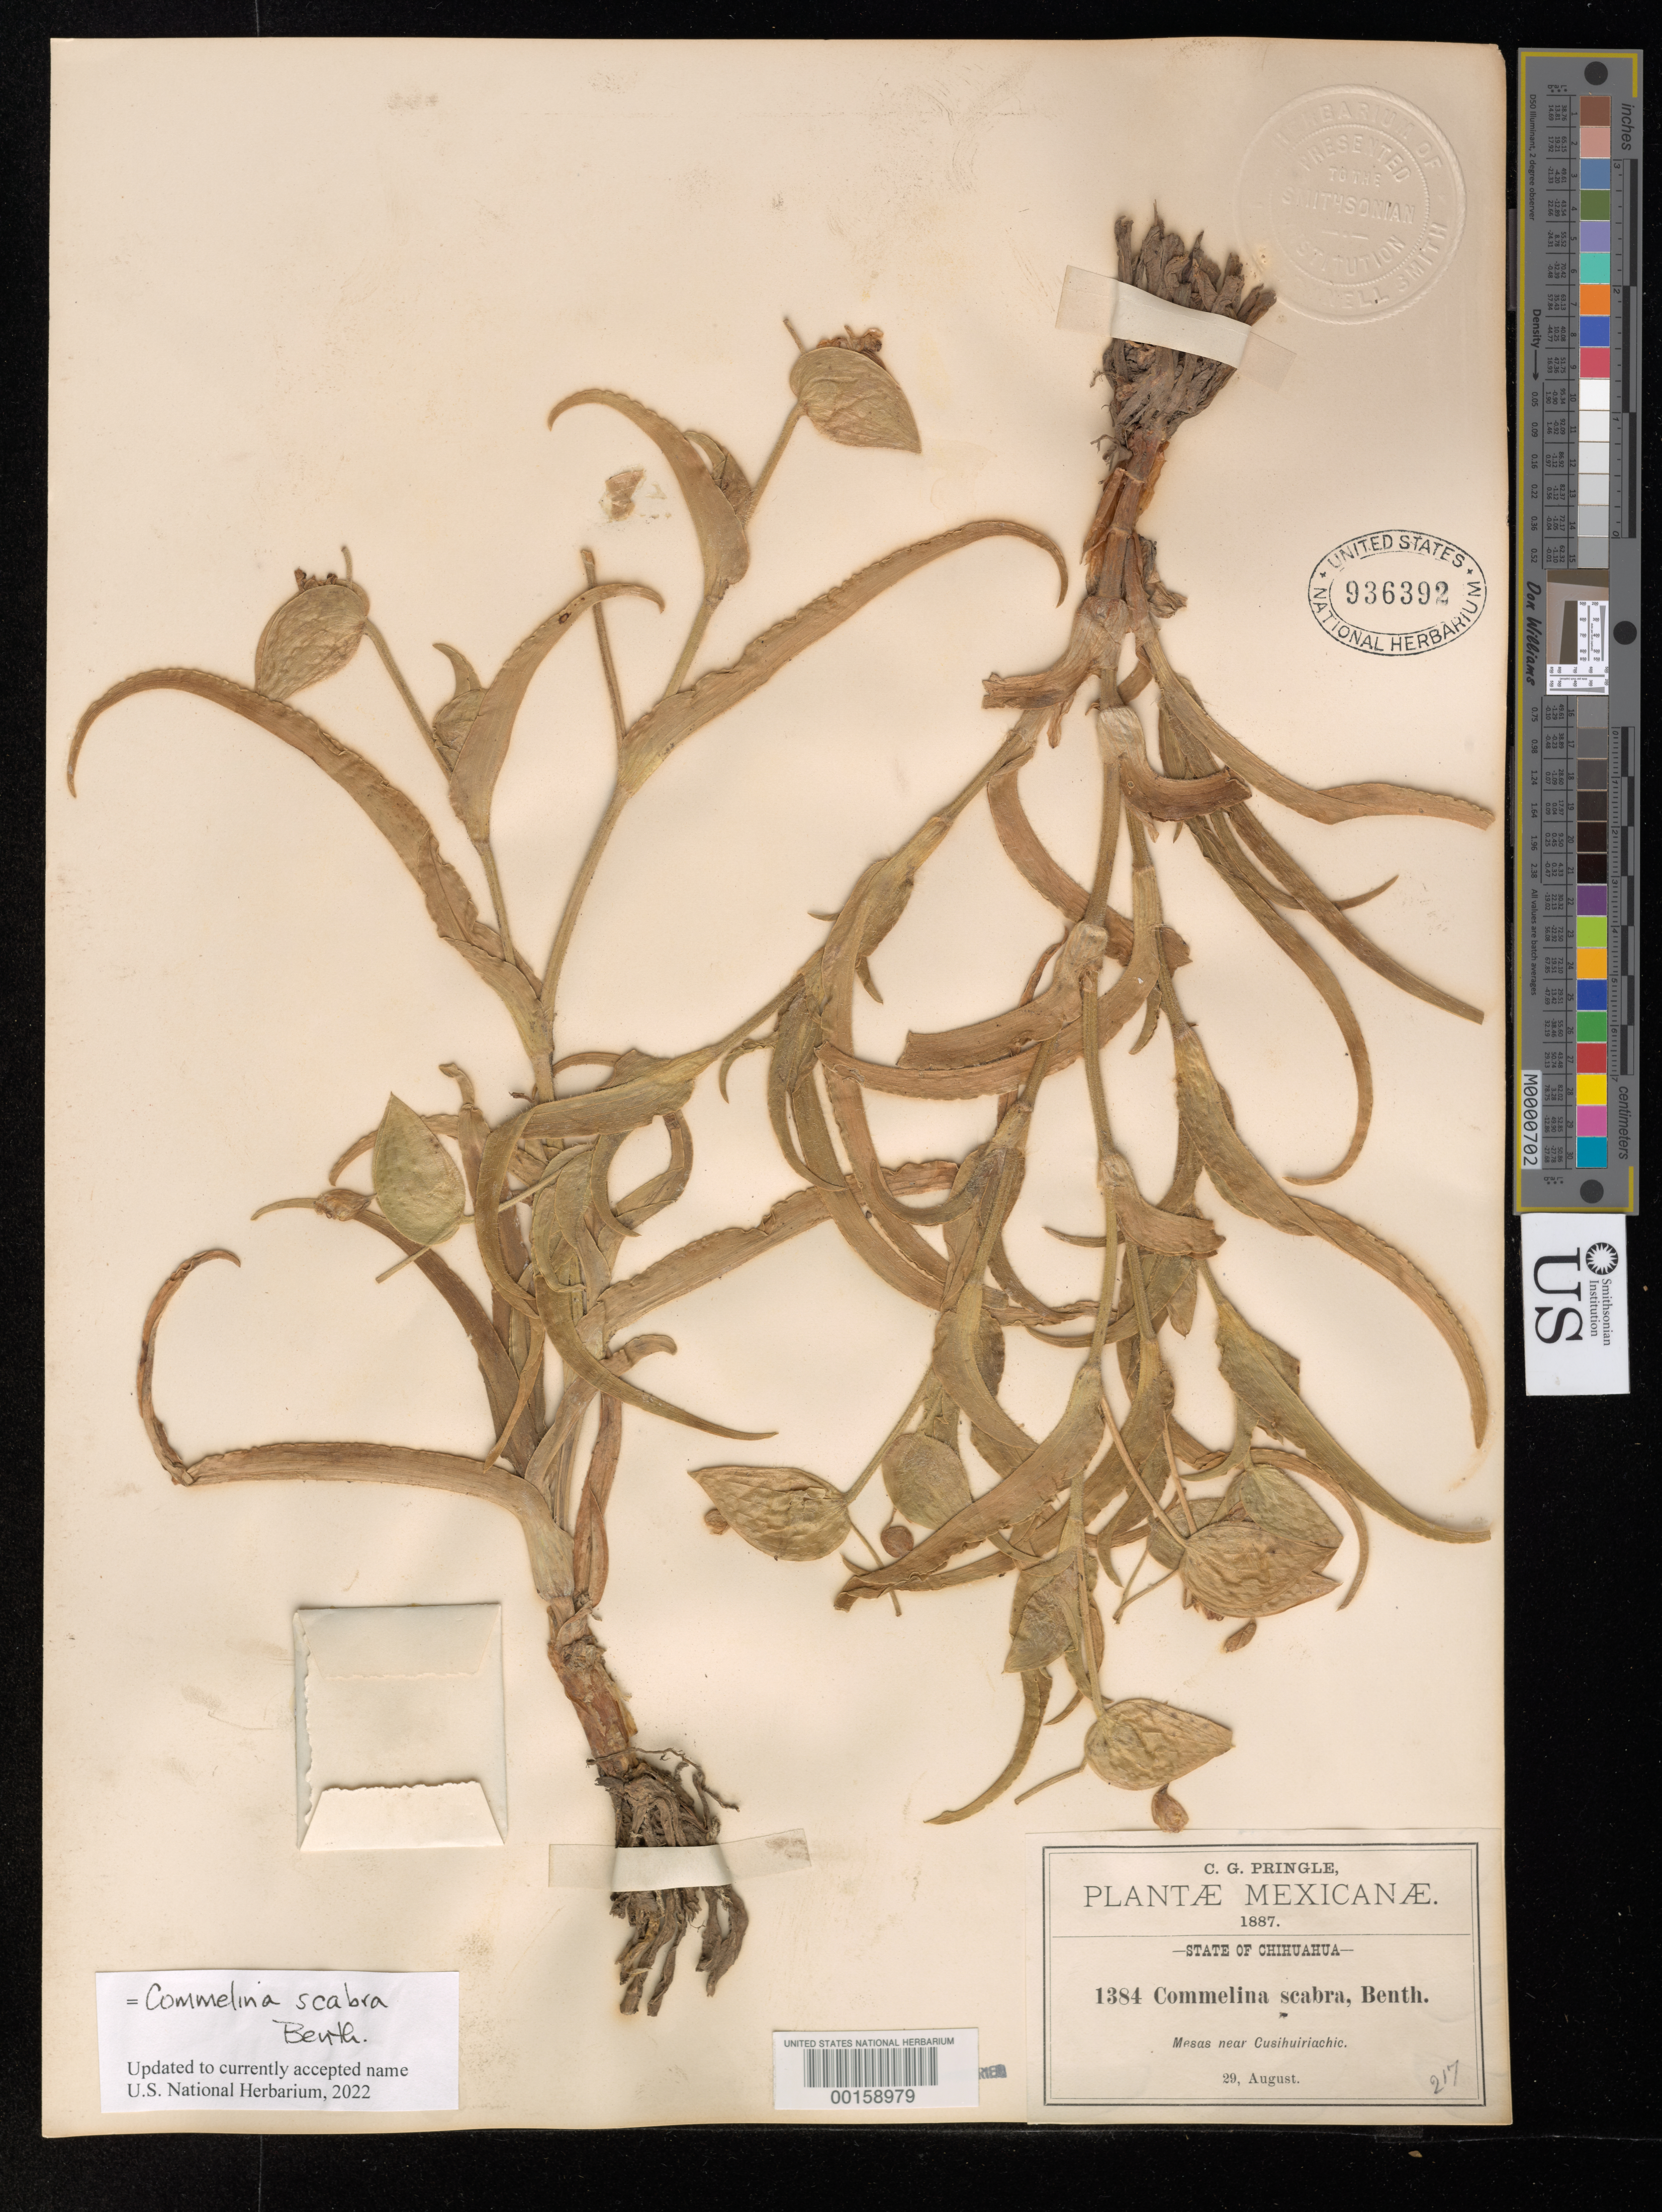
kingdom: Plantae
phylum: Tracheophyta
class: Liliopsida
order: Commelinales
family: Commelinaceae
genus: Commelina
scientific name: Commelina scabra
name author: Benth.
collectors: C. G. Pringle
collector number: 1384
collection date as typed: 29 Aug 1887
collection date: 1887-08-29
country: Mexico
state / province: Chihuahua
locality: Cusihuiriachic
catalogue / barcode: US 936392